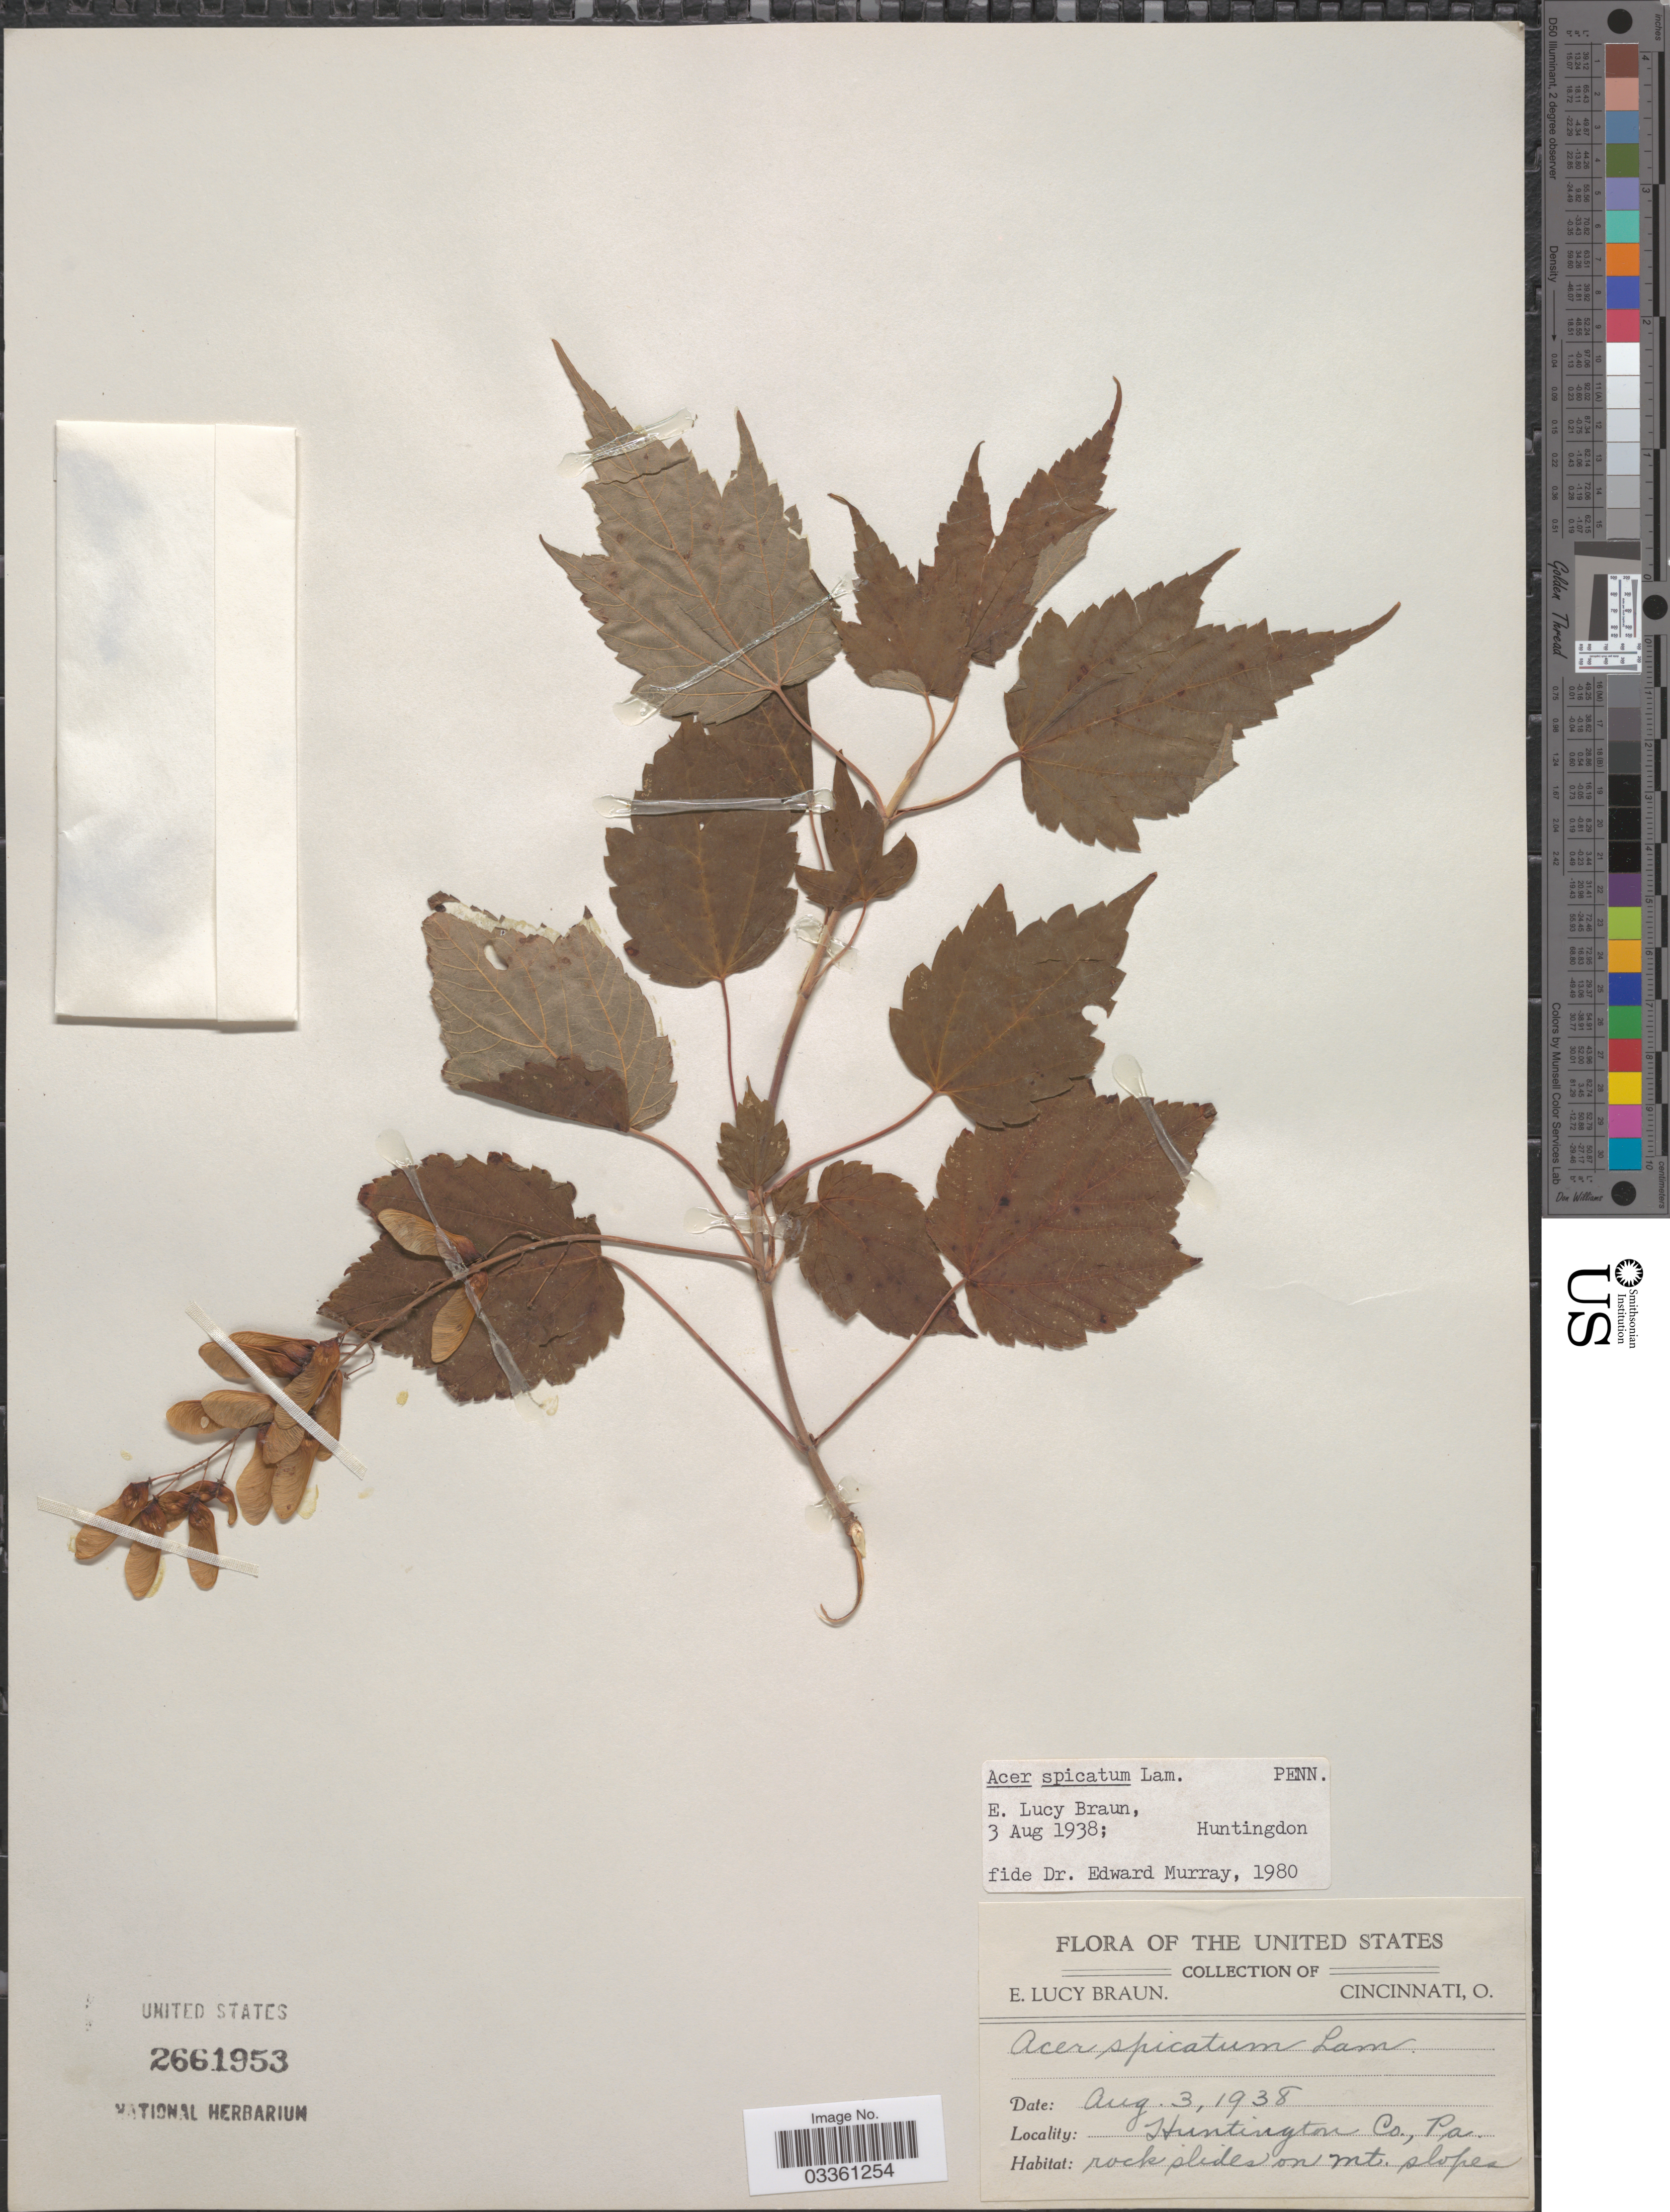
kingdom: Plantae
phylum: Tracheophyta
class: Magnoliopsida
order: Sapindales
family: Sapindaceae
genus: Acer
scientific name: Acer spicatum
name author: Lam.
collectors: E. L. Braun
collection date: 1938-08-03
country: United States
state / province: Pennsylvania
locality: Huntington Co. on Mt. Slope.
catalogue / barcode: US 2661953